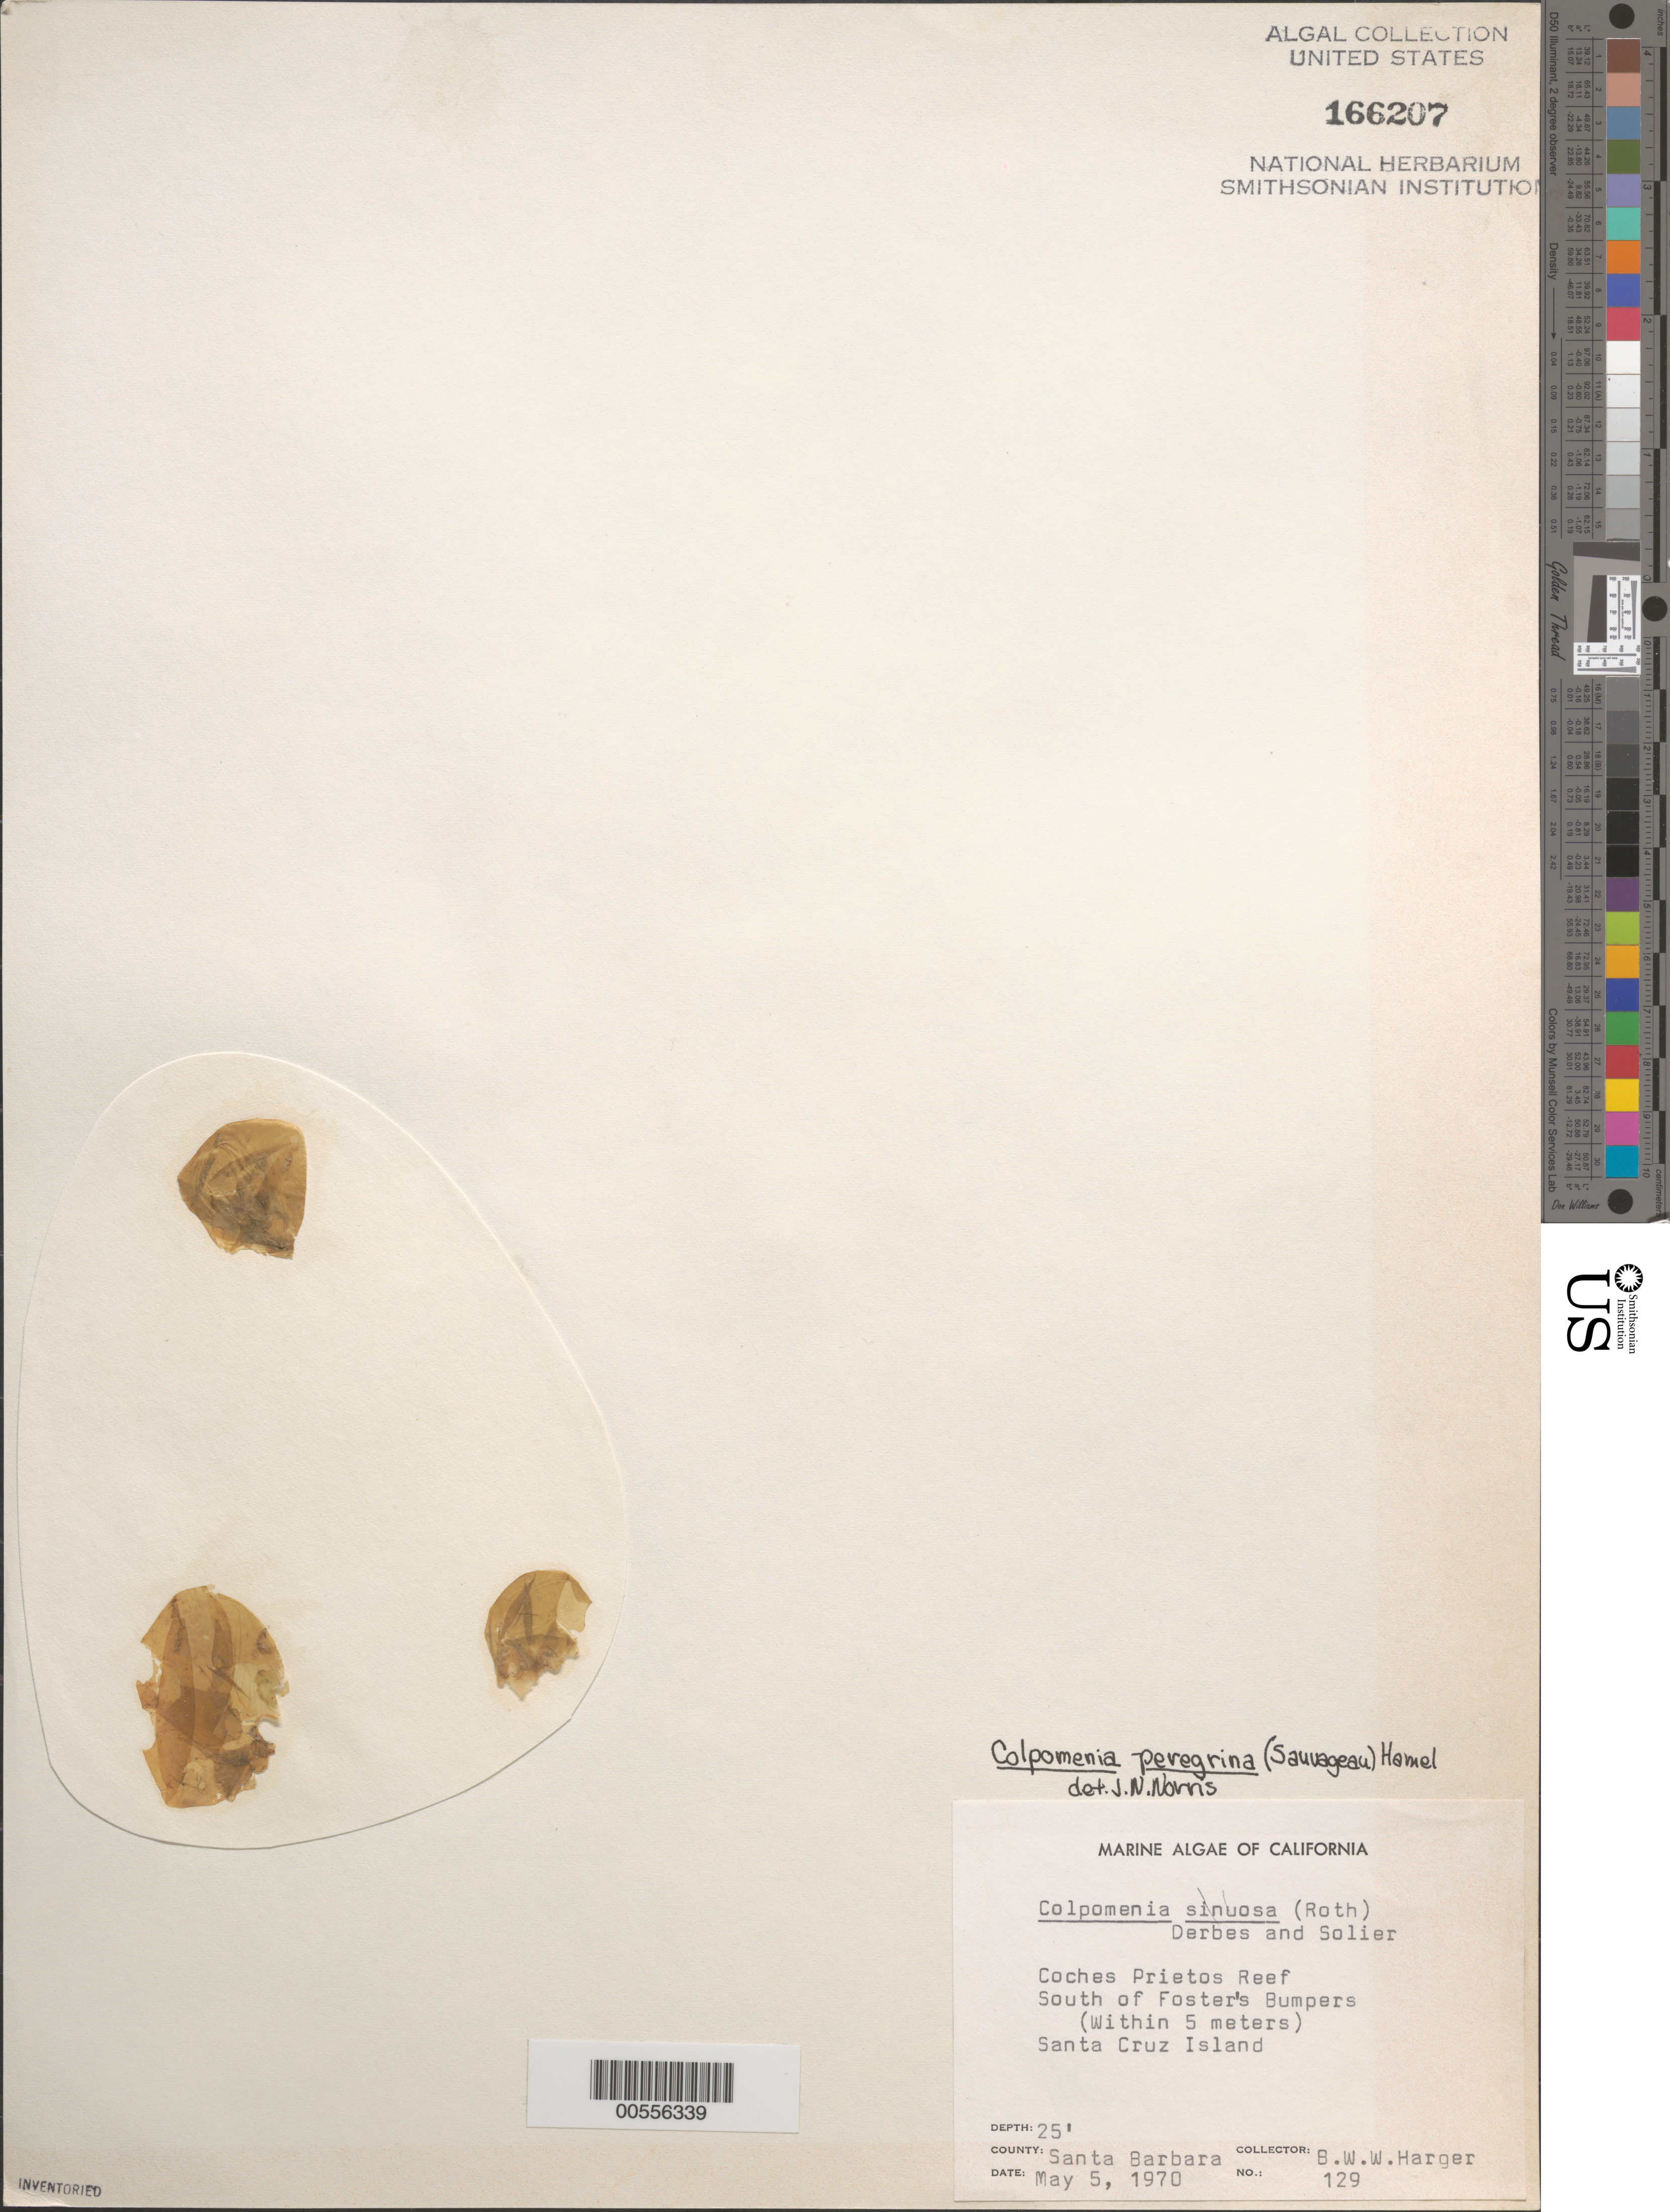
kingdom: Chromista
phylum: Ochrophyta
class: Phaeophyceae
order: Scytosiphonales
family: Scytosiphonaceae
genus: Colpomenia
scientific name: Colpomenia peregrina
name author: Sauv.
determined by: Norris, James N.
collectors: B. W. Harger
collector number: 129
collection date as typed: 05 May 1970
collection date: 1970-05-05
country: United States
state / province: California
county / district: Santa Barbara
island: Santa Cruz Island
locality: Coches Prietos Reef, south of Foster's Bumpers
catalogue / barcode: US 166207